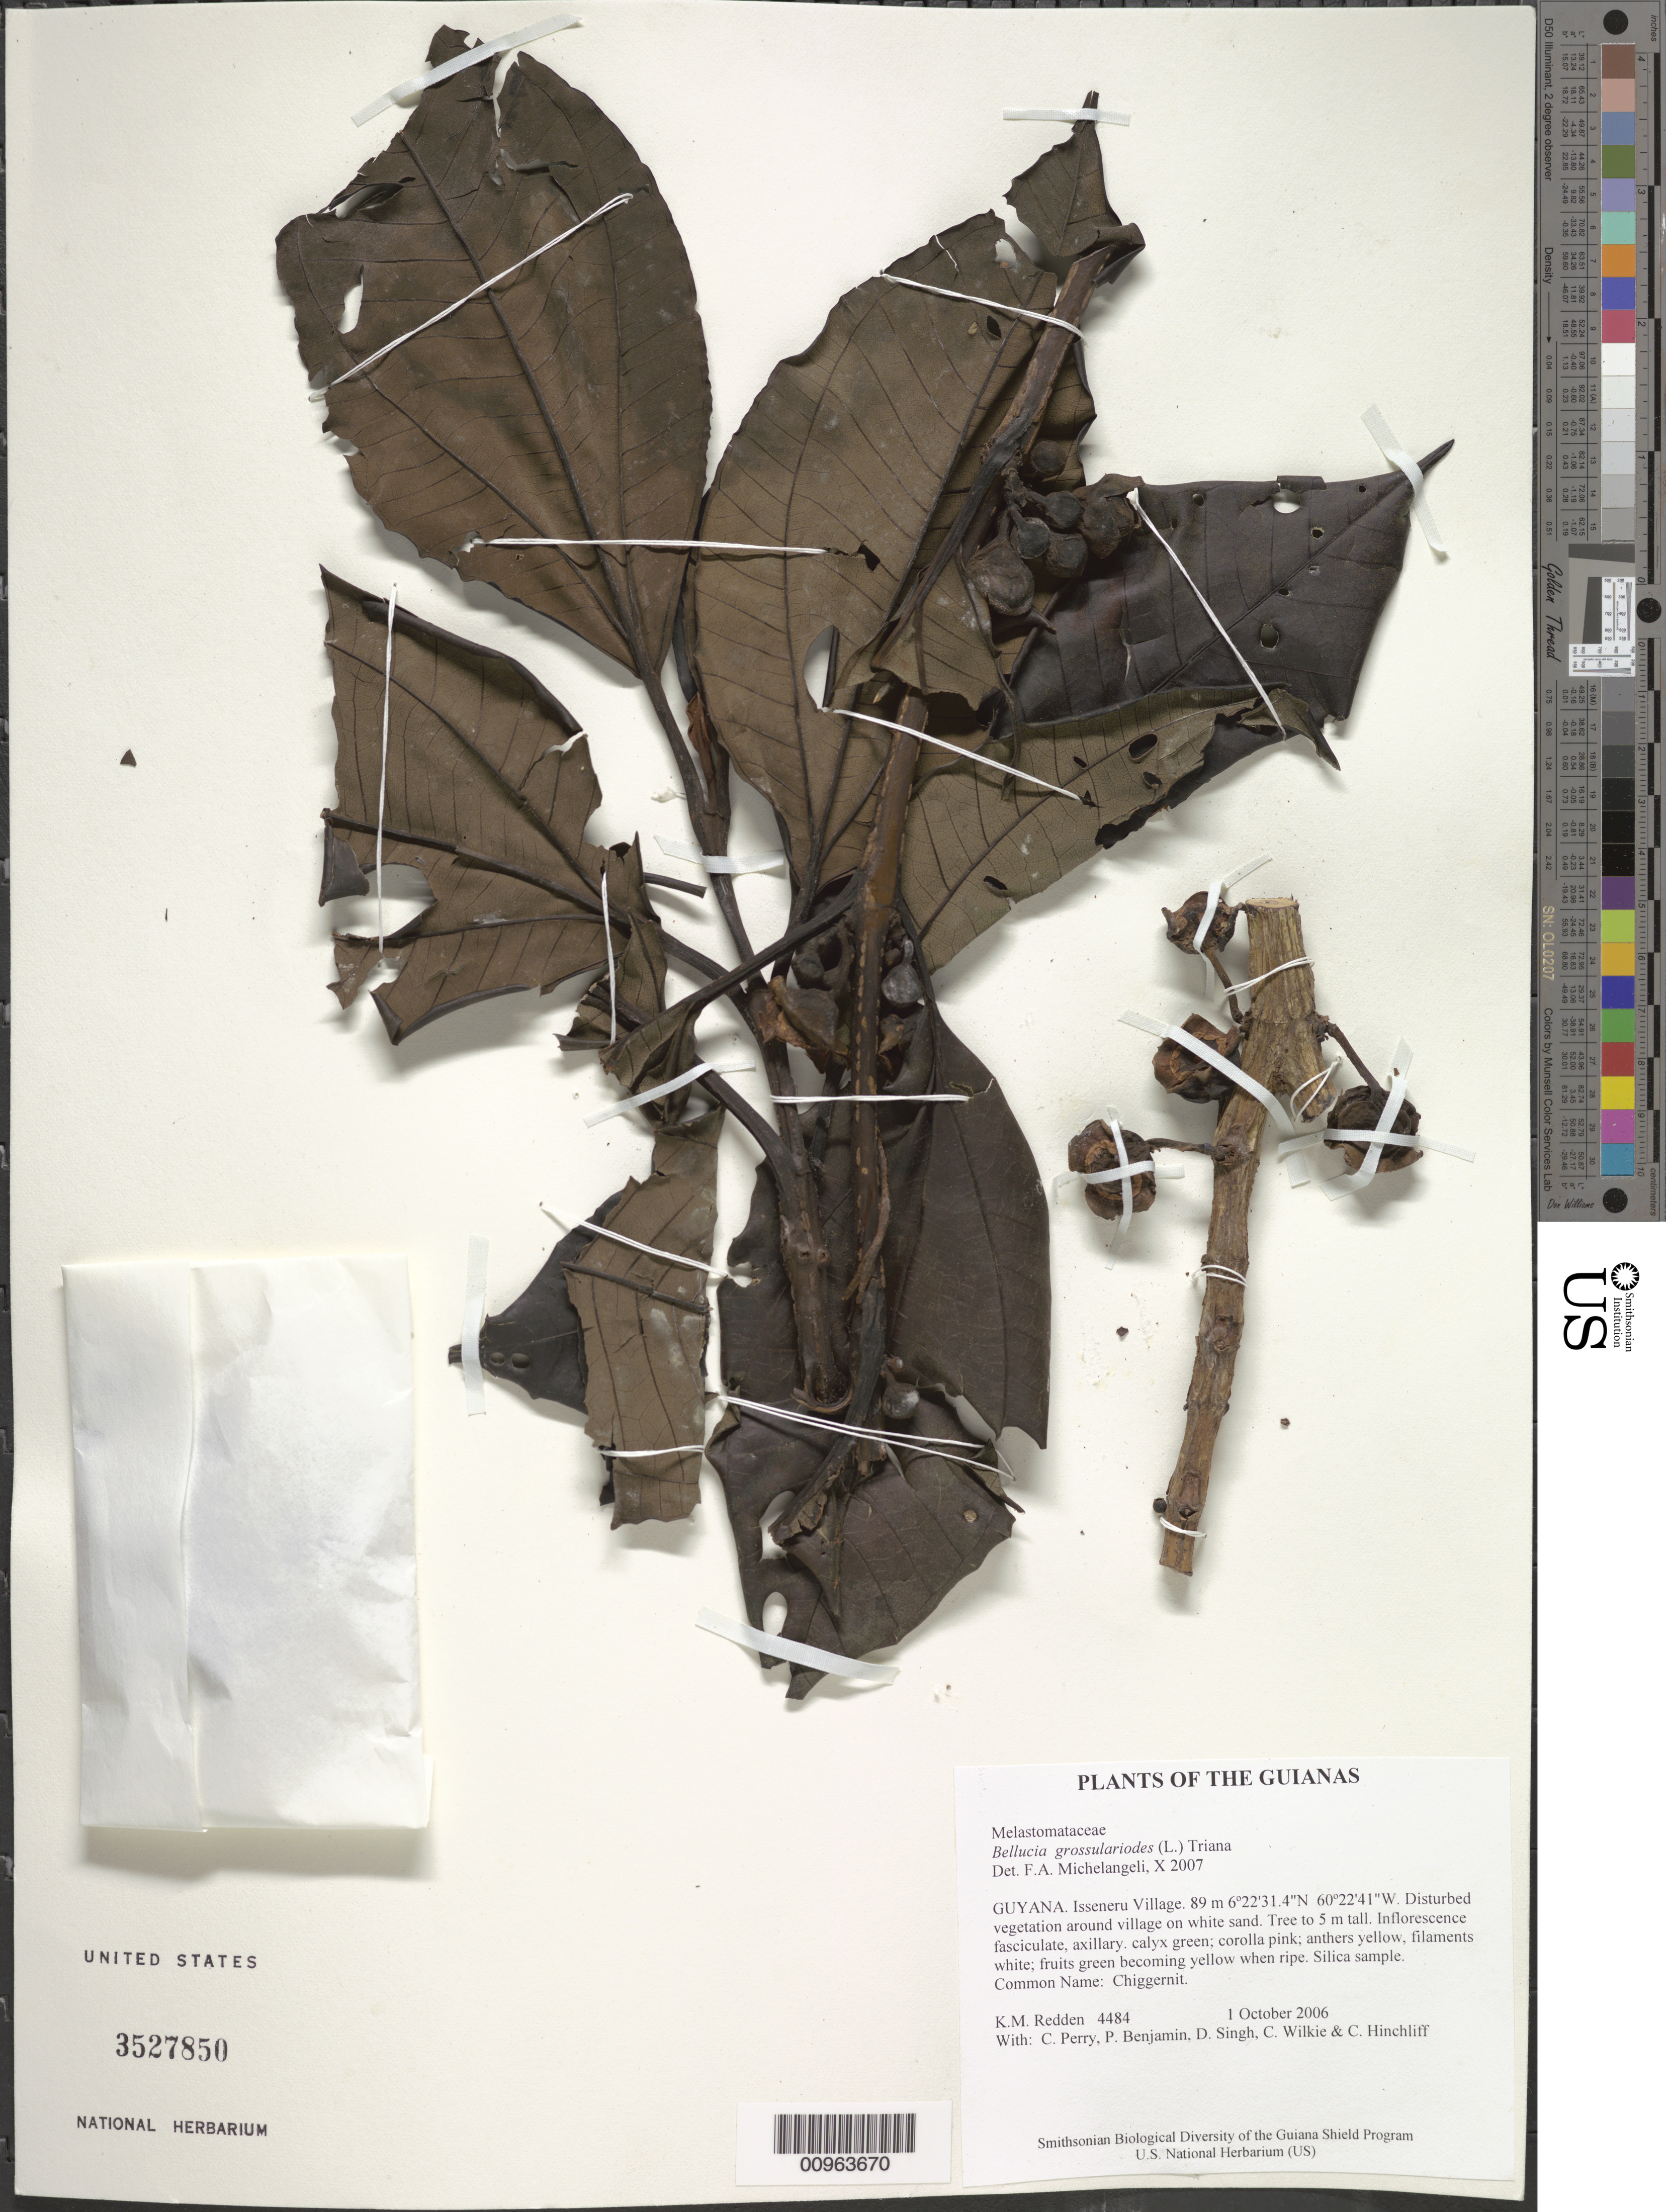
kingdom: Plantae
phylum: Tracheophyta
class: Magnoliopsida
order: Myrtales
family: Melastomataceae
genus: Bellucia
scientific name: Bellucia grossularioides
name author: (L.) Triana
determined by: Michelangeli, F. A.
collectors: K. M. Redden, C. Perry, P. Benjamin, D. Singh, C. Wilkie & C. E. Hinchliff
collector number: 4484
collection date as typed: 1 October 2006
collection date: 2006-10-01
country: Guyana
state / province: Cuyuni-Mazaruni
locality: Isseneru Village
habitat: Disturbed vegetation around village on white sand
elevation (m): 89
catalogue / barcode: US 3527850